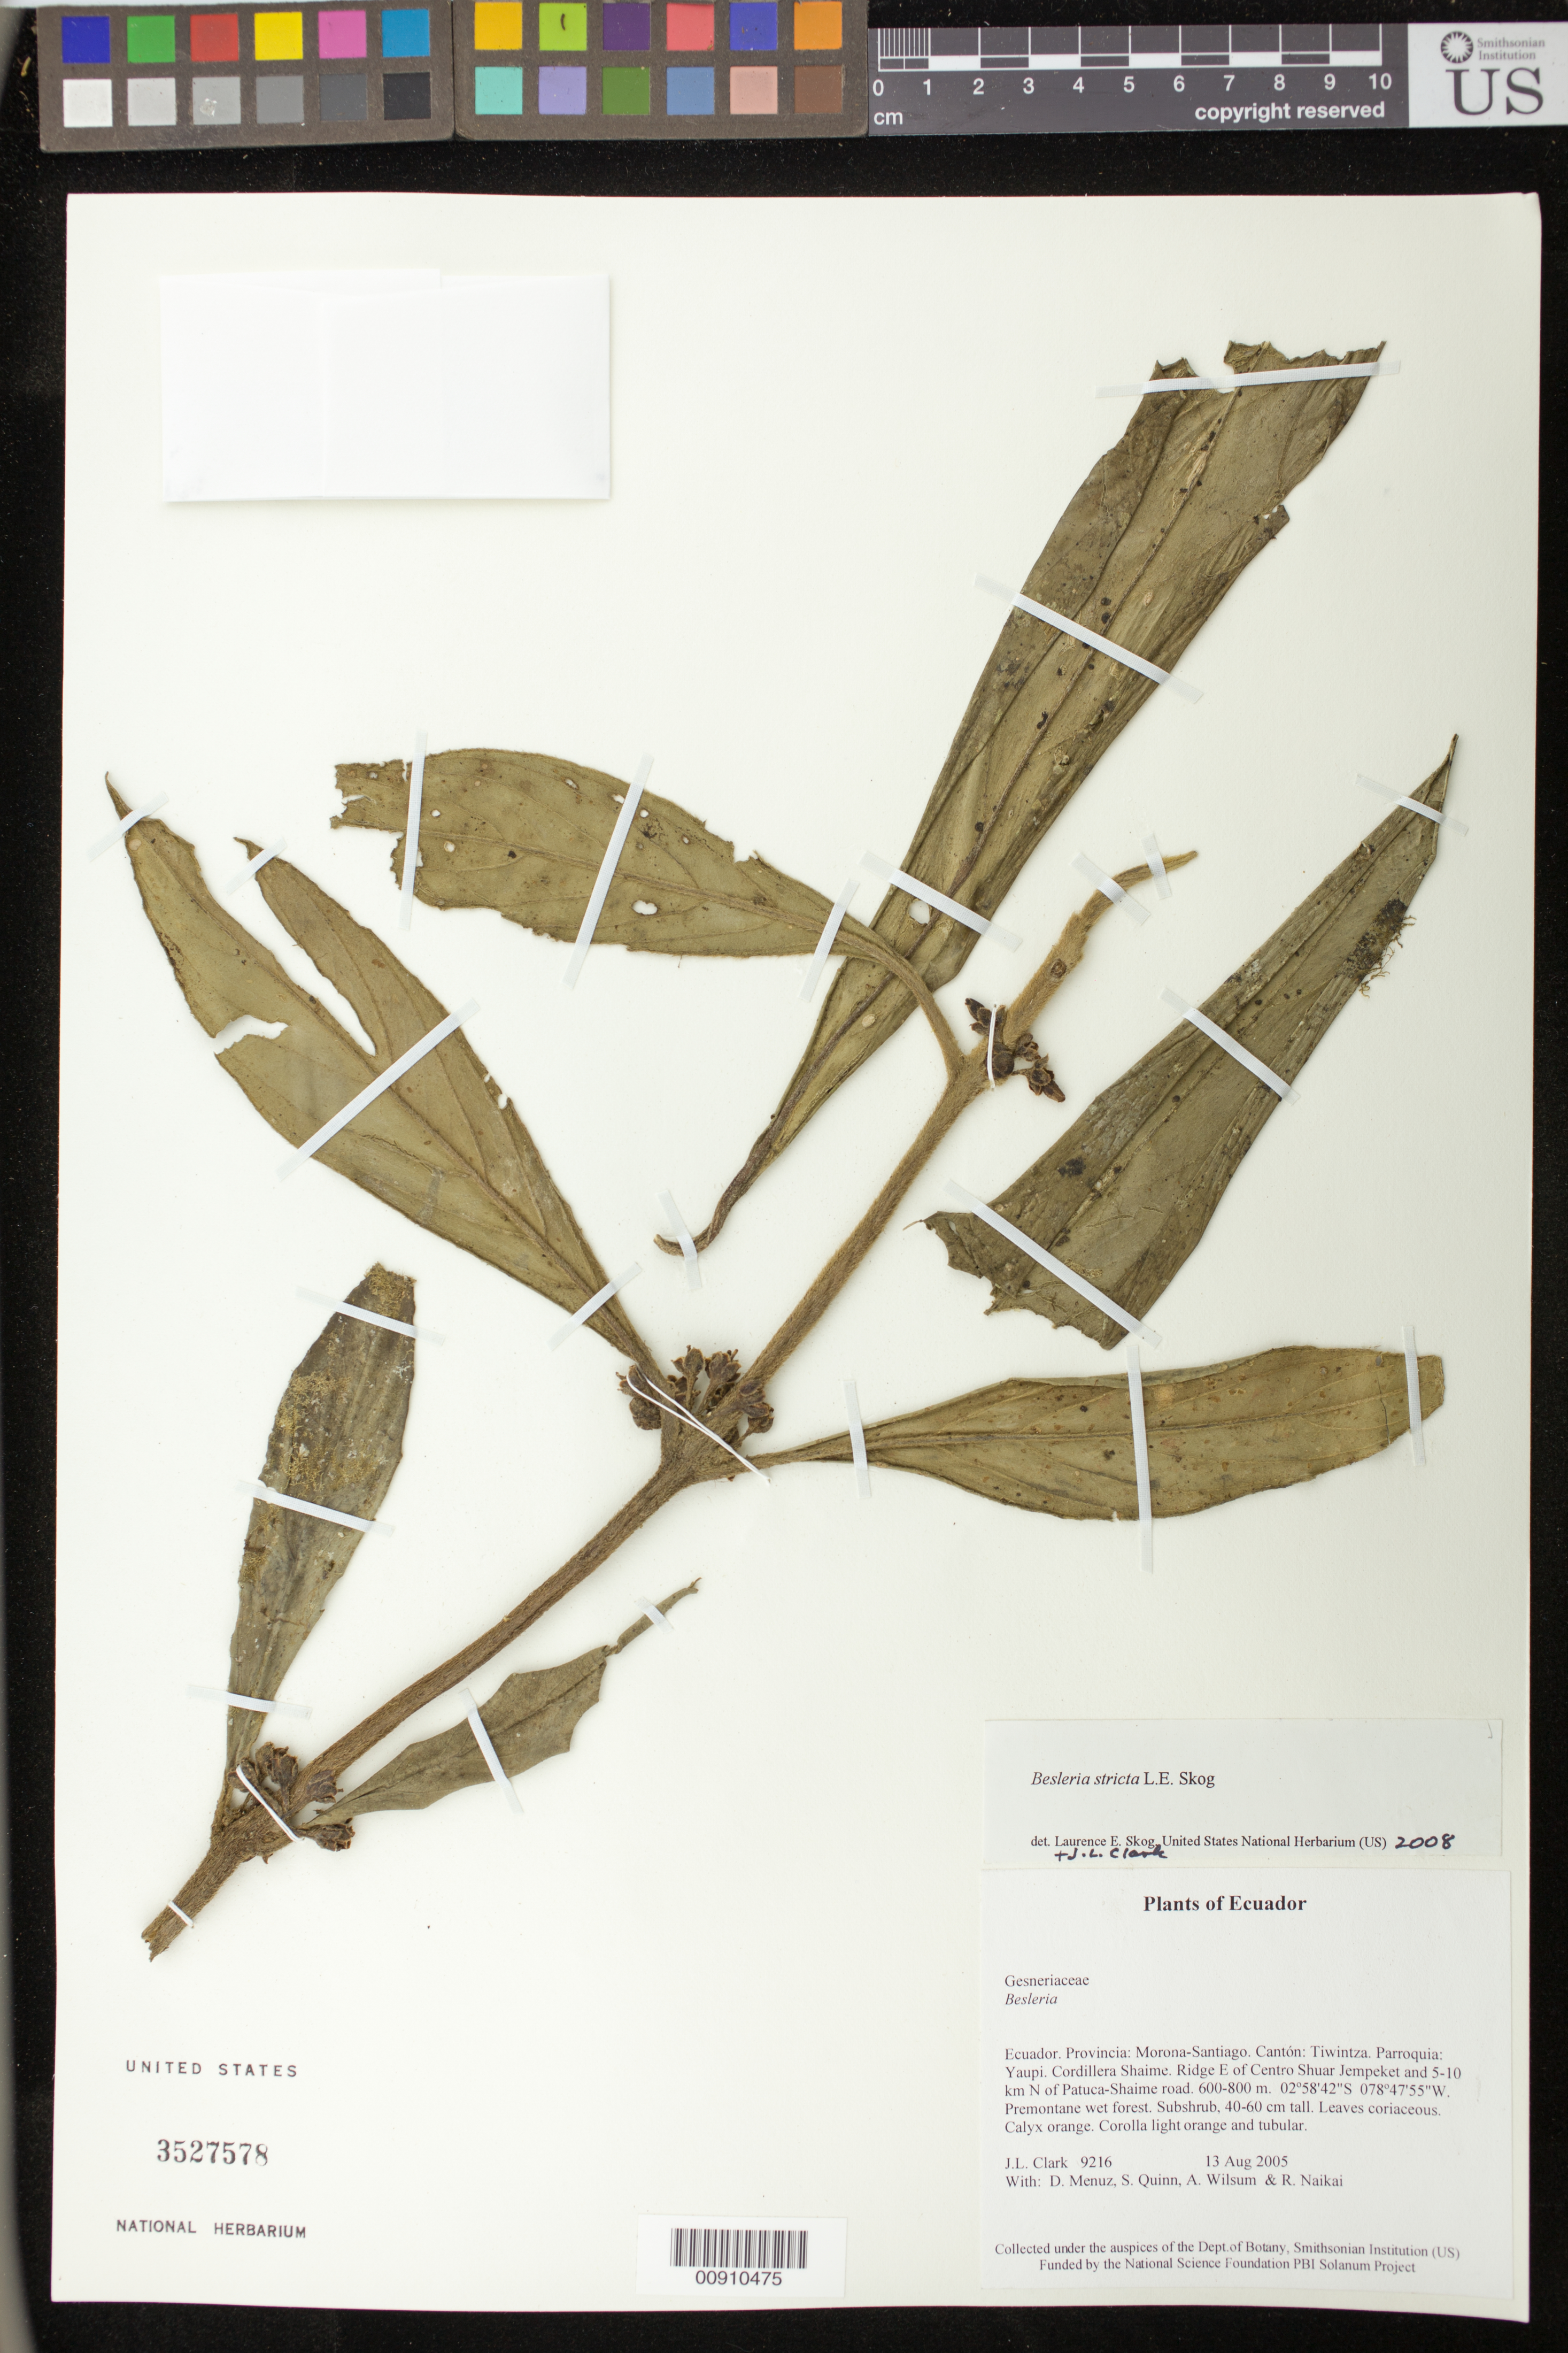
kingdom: Plantae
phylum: Tracheophyta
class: Magnoliopsida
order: Lamiales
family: Gesneriaceae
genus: Besleria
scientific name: Besleria stricta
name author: L.E. Skog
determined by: Clark, J. L.; Skog, Laurence E.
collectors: J. L. Clark, D. Menuz, S. Quinn, A. Wilsum & R. Naikai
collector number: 9216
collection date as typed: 13 Aug 2005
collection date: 2005-08-13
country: Ecuador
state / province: Morona-Santiago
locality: Tiwintza. Parroquia: Yaupi. Cordillera Shaime. Ridge E of Centro Shuar Jempeket and 5-10 km N of Patuca-Shaime road.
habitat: Premontane wet forest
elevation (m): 600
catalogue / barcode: US 3527578